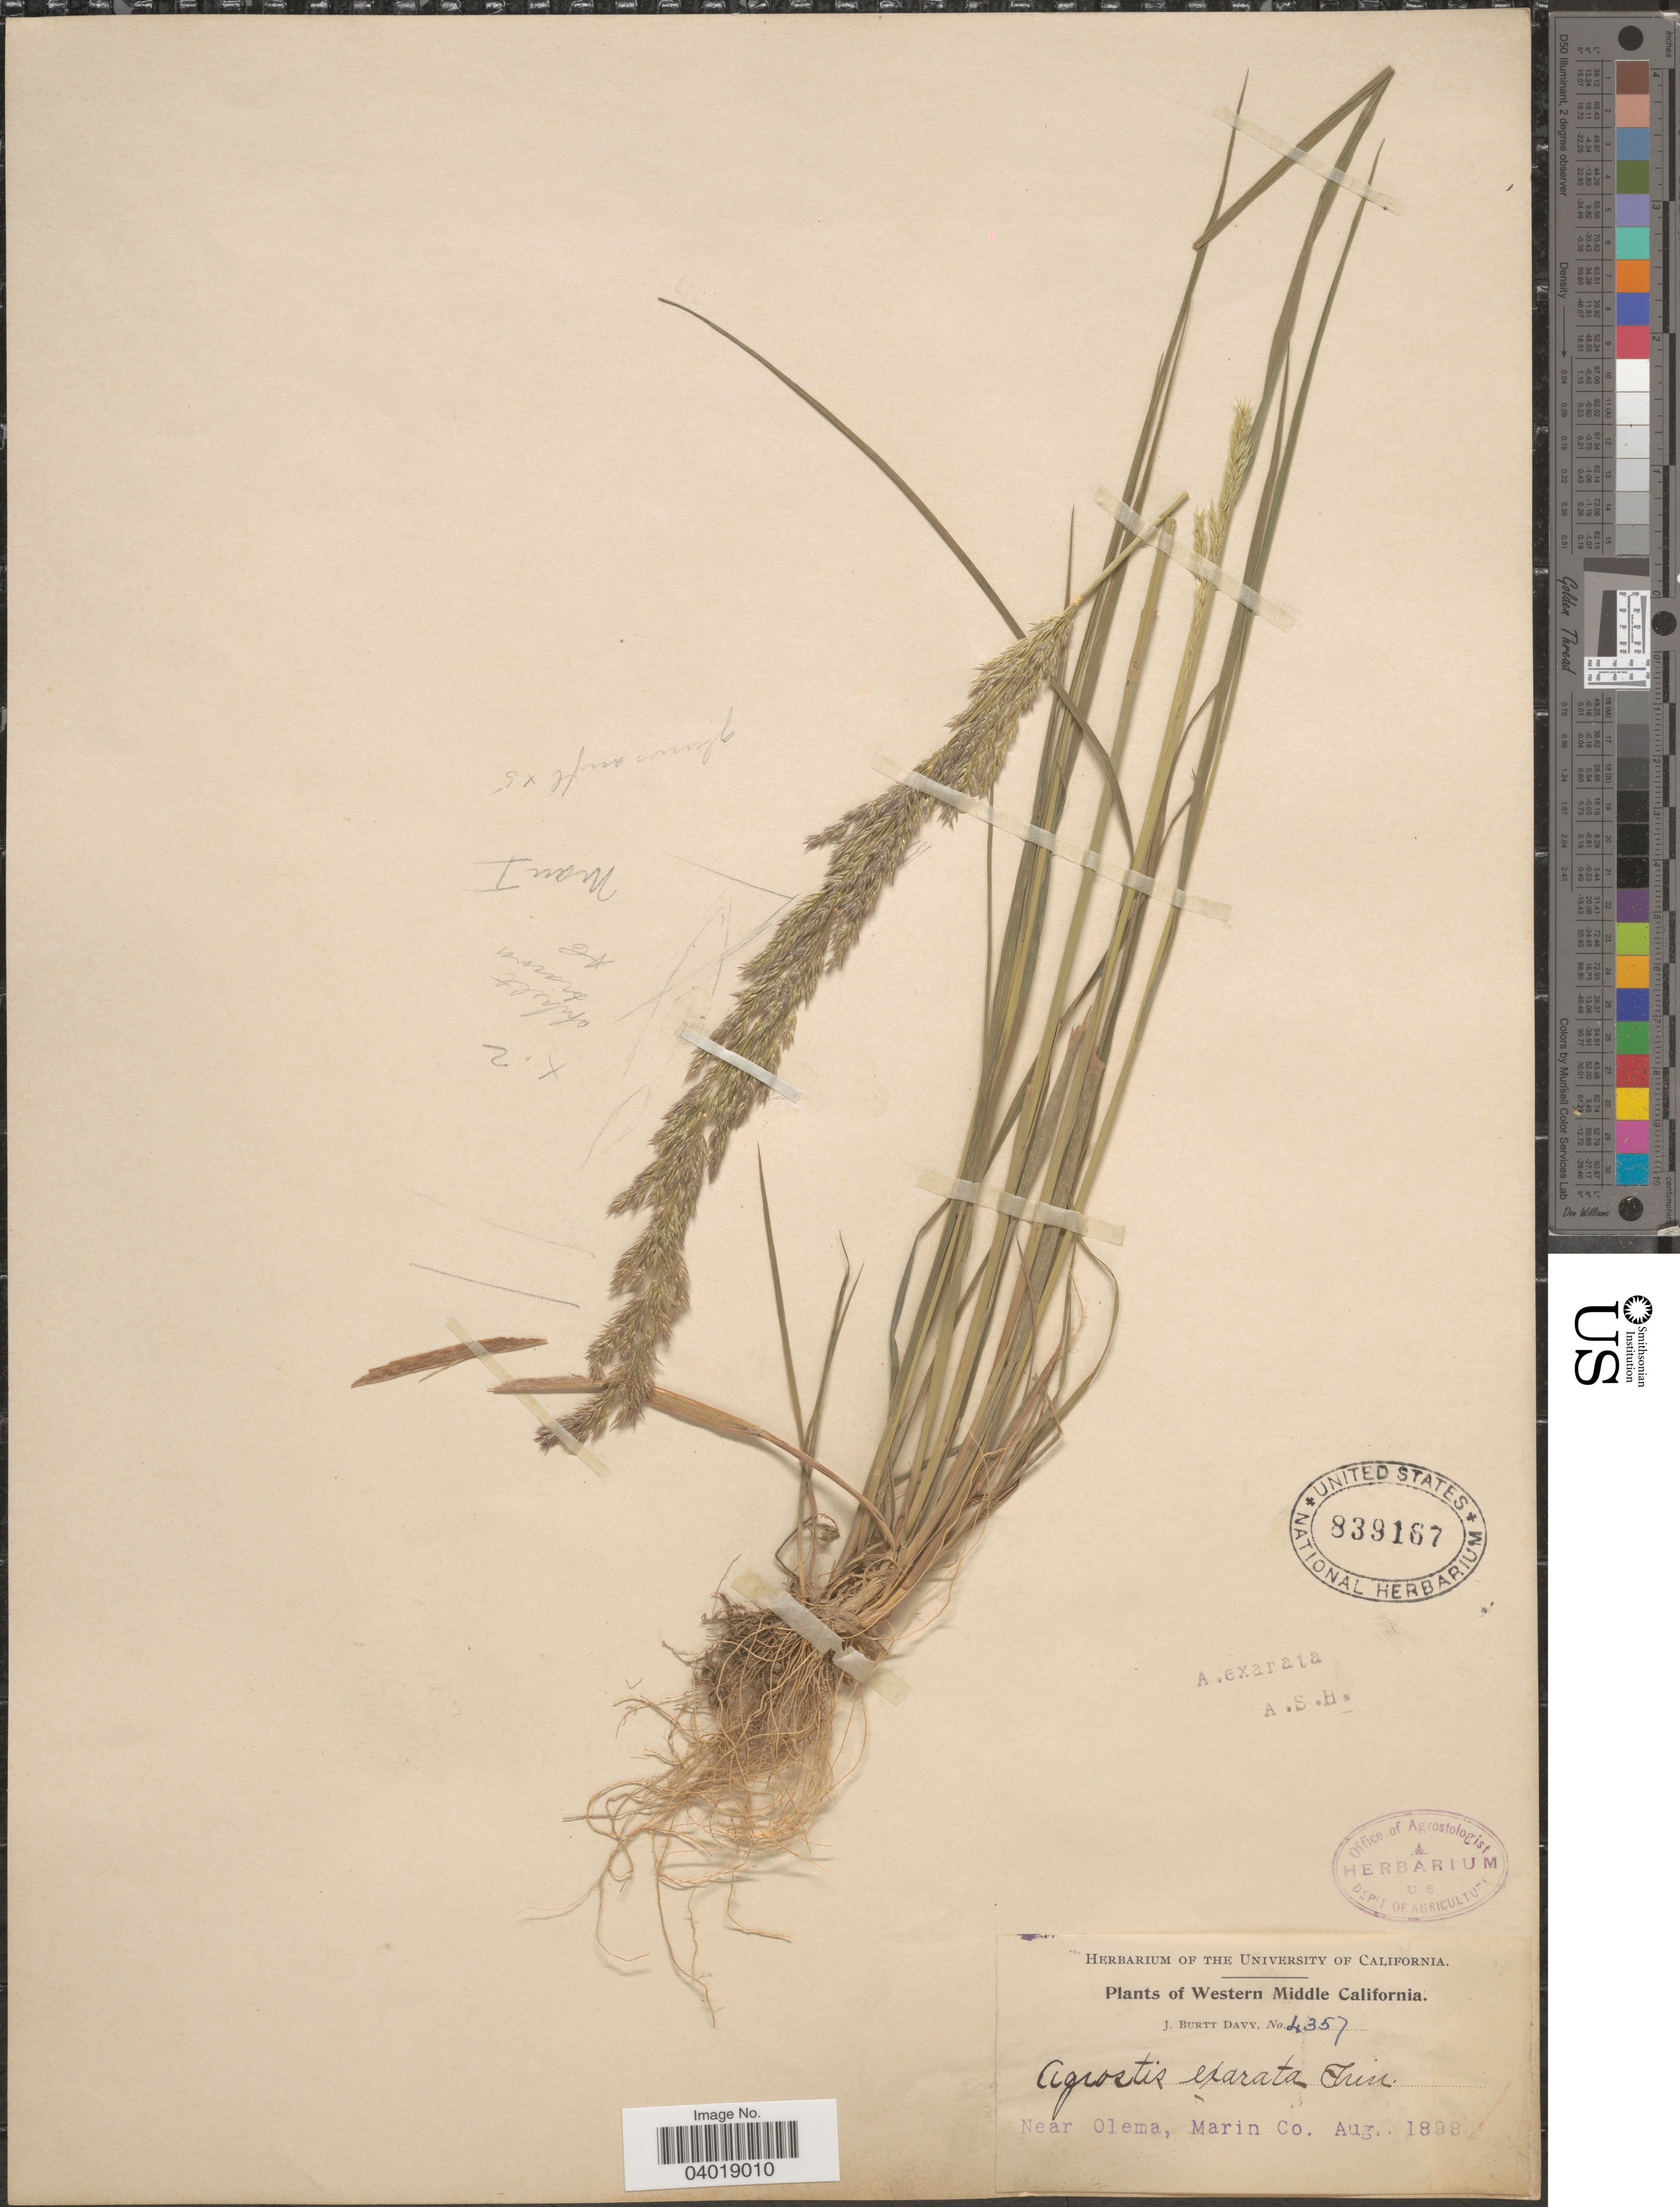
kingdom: Plantae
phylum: Tracheophyta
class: Liliopsida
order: Poales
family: Poaceae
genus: Agrostis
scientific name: Agrostis exarata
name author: Trin.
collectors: J. Burtt Davy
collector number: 4357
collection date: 1898-08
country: United States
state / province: California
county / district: Marin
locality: Western Middle California. Near Olema, Marin Co.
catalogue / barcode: US 839167